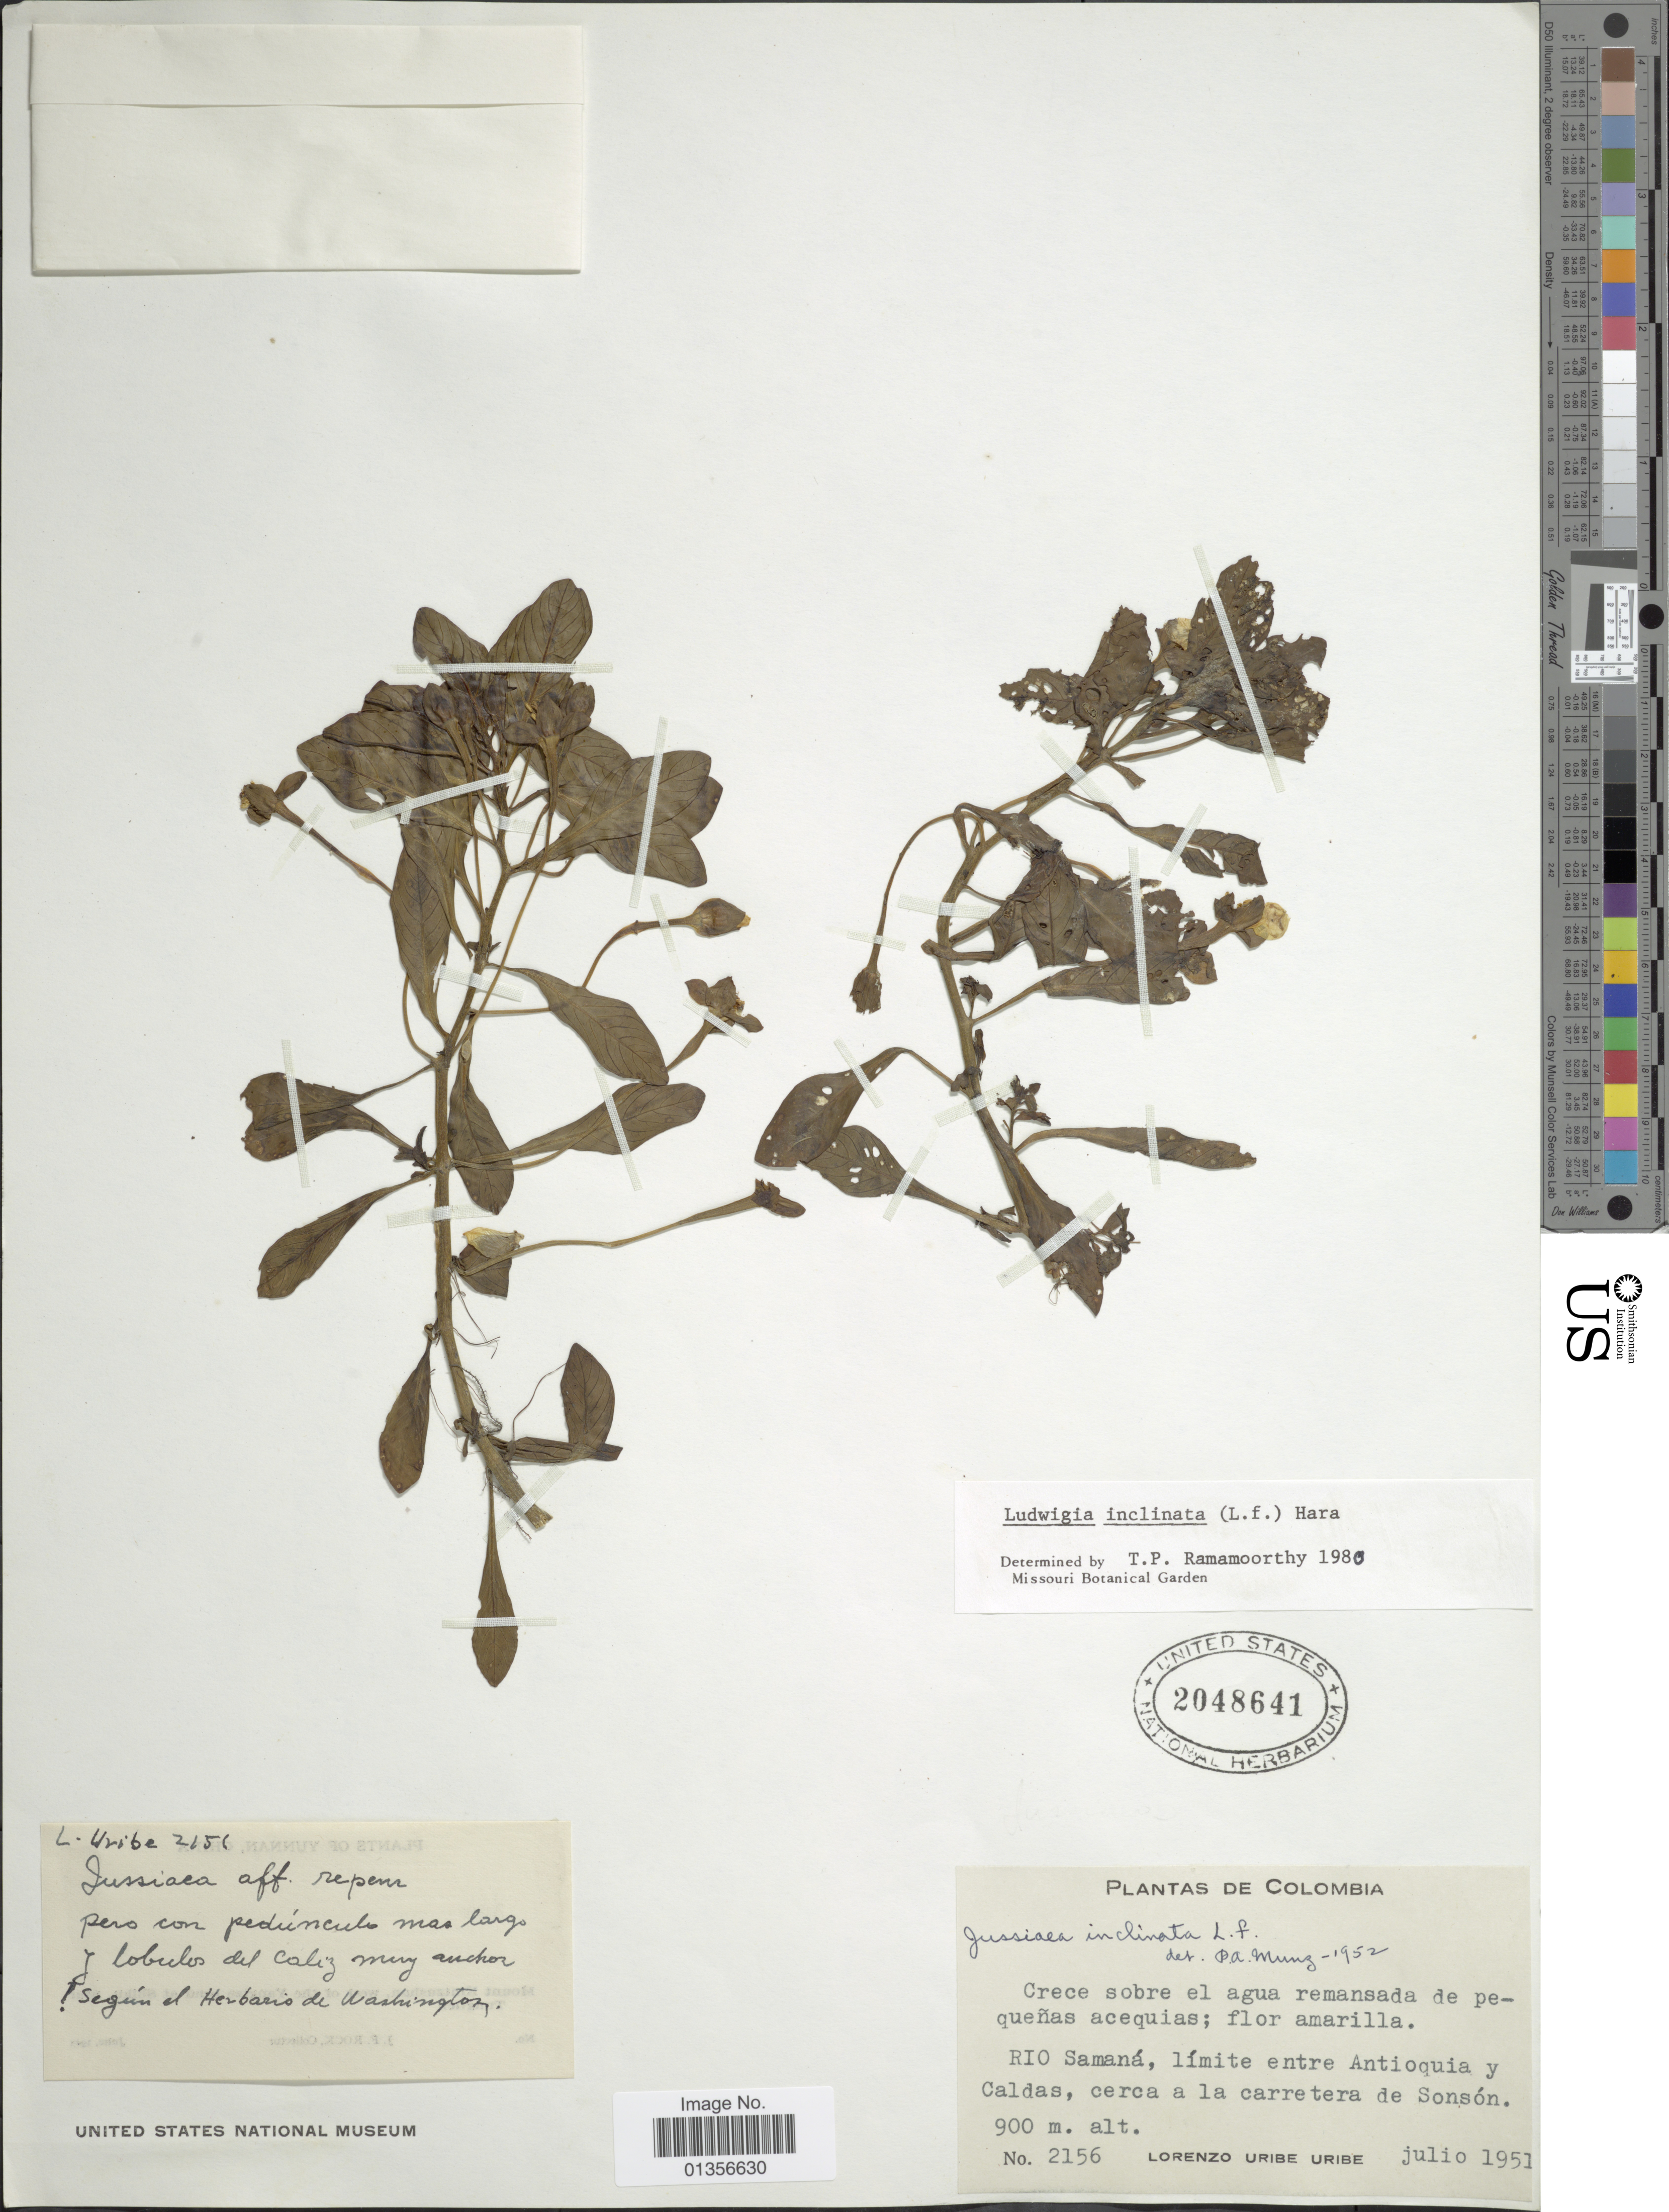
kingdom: Plantae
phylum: Tracheophyta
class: Magnoliopsida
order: Myrtales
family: Onagraceae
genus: Ludwigia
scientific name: Ludwigia inclinata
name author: (L. f.) M. Gómez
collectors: L. Uribe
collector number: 2156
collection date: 1951-07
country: Colombia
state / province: Antioquia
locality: Rio Samaná. límite entre Antioquia y Caldas, cerca a la carretera de Sonsón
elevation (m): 900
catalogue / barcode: US 2048641